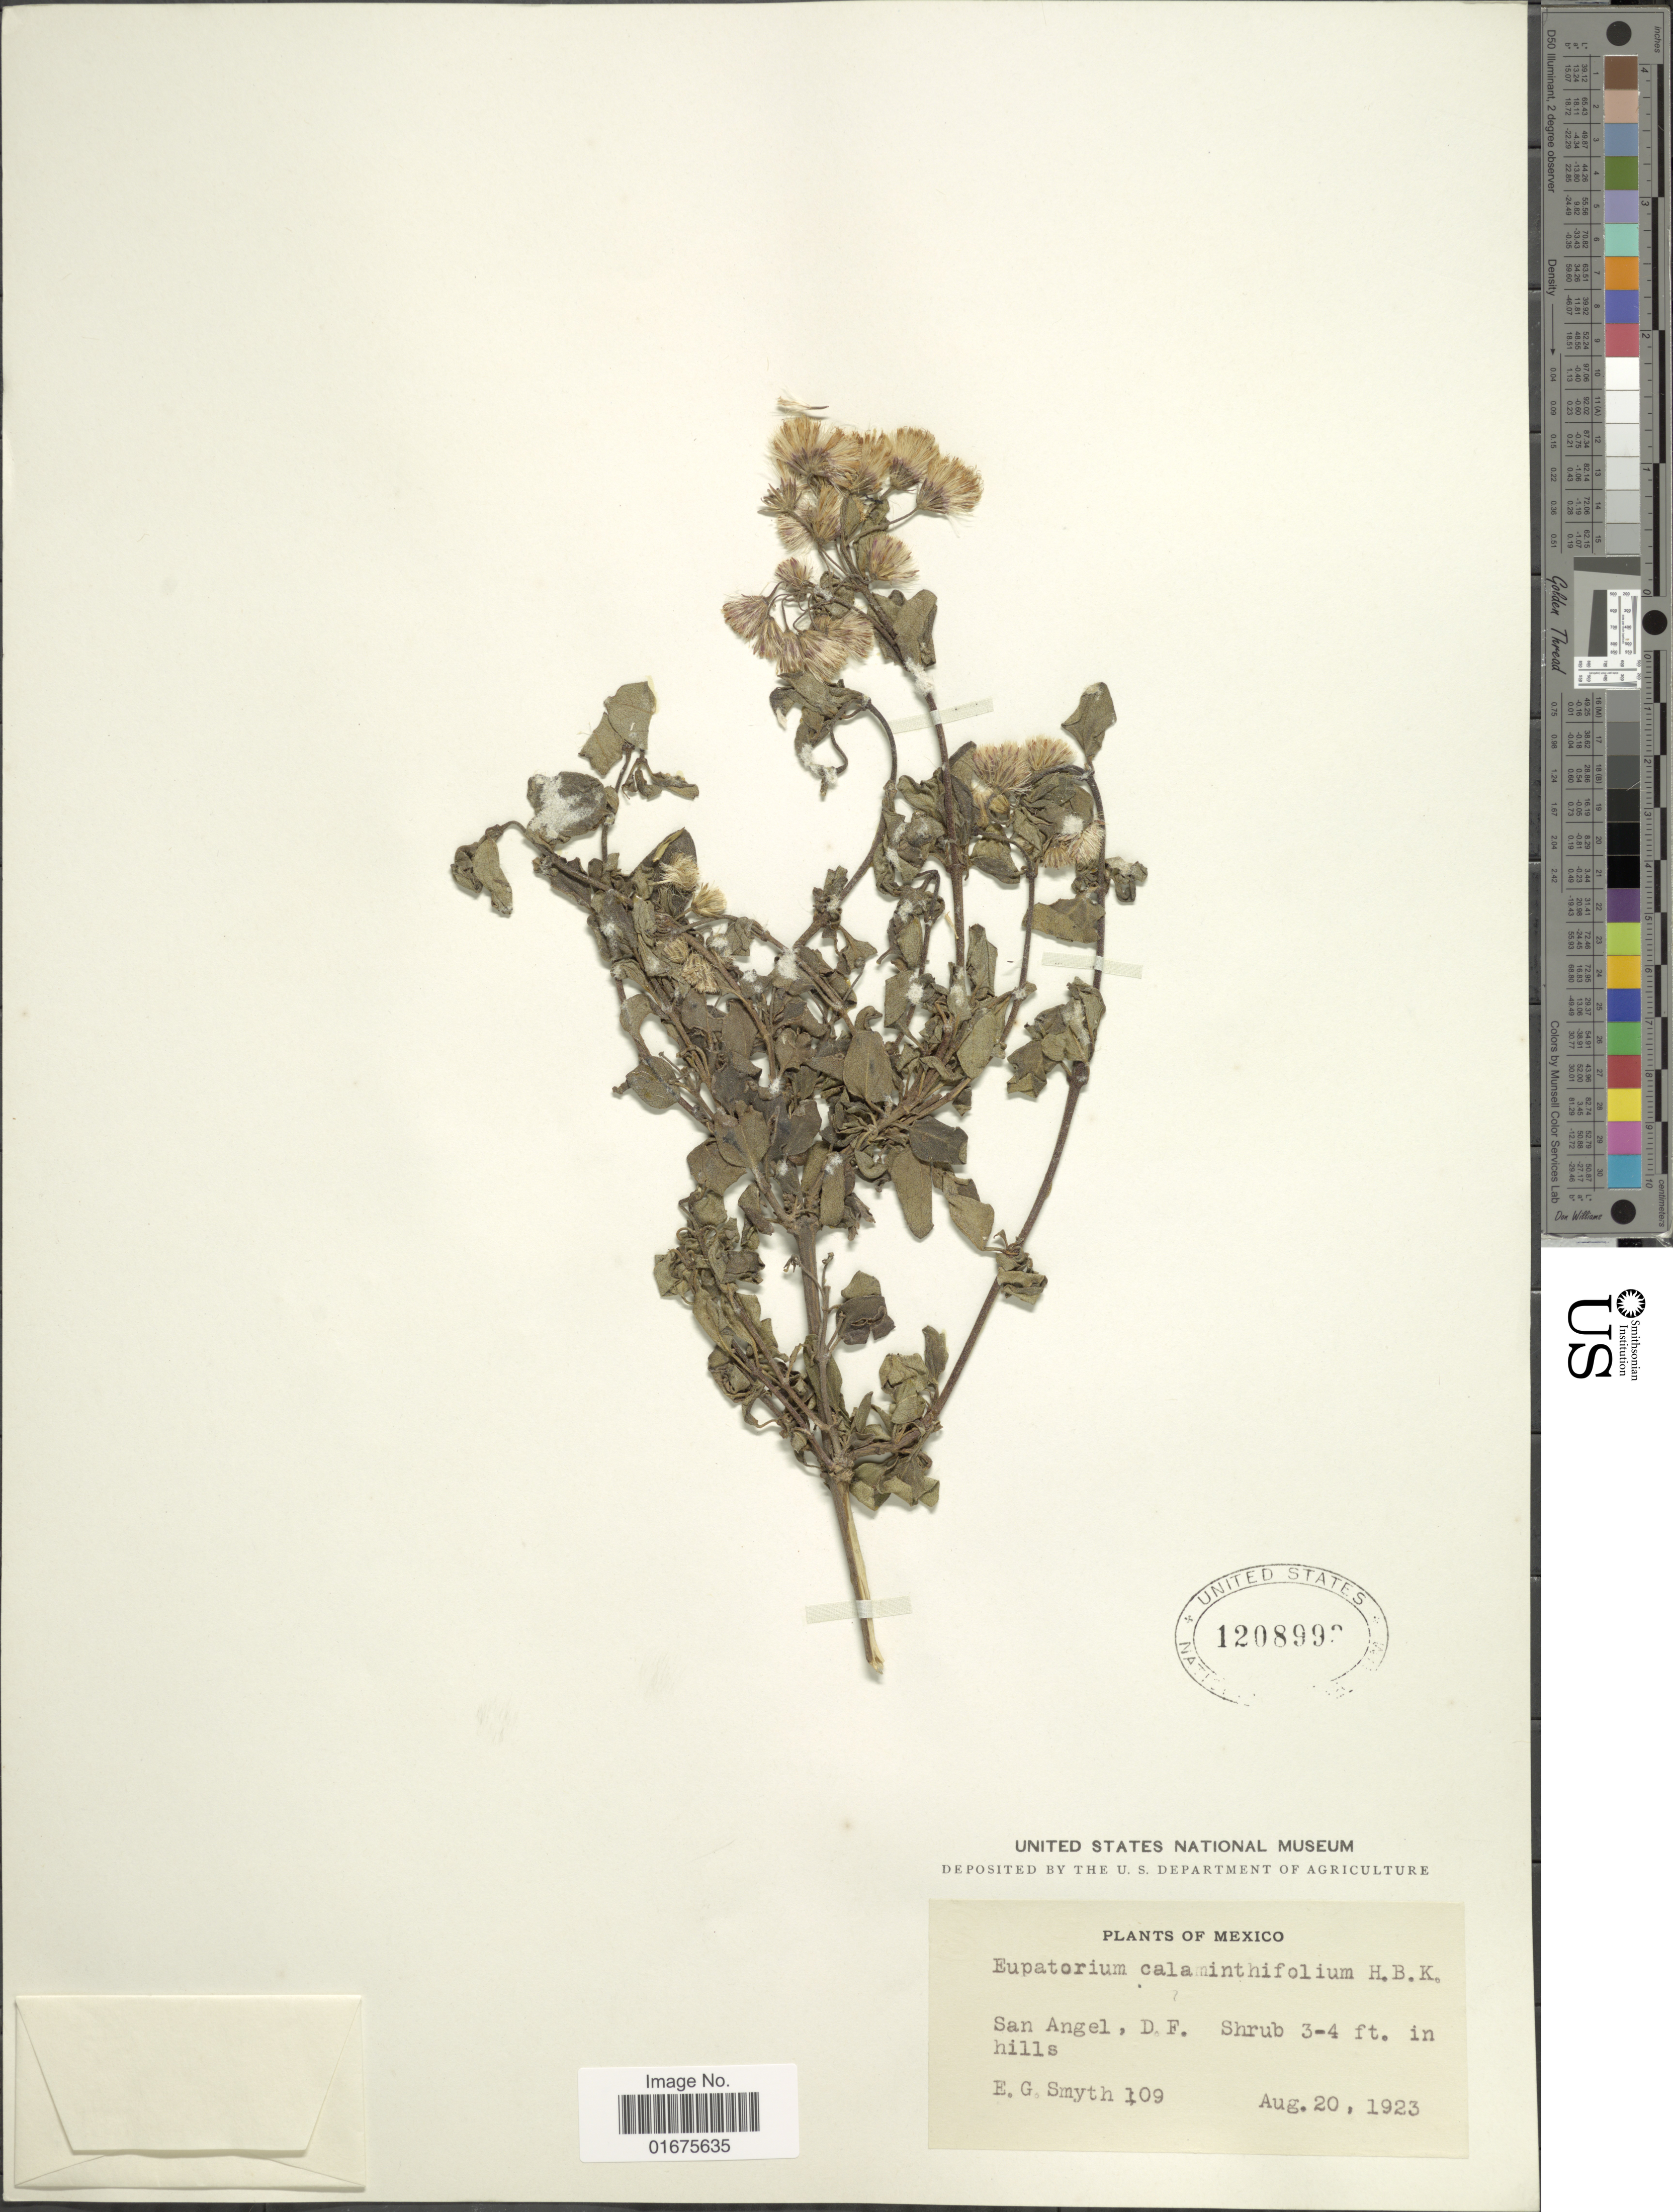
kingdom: Plantae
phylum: Tracheophyta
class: Magnoliopsida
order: Asterales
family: Asteraceae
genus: Ageratina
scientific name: Ageratina calaminthaefolia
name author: (Kunth) R.M. King & H. Rob.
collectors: E. Smyth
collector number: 109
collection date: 1923-08-20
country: Mexico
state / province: Distrito Federal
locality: San Angel